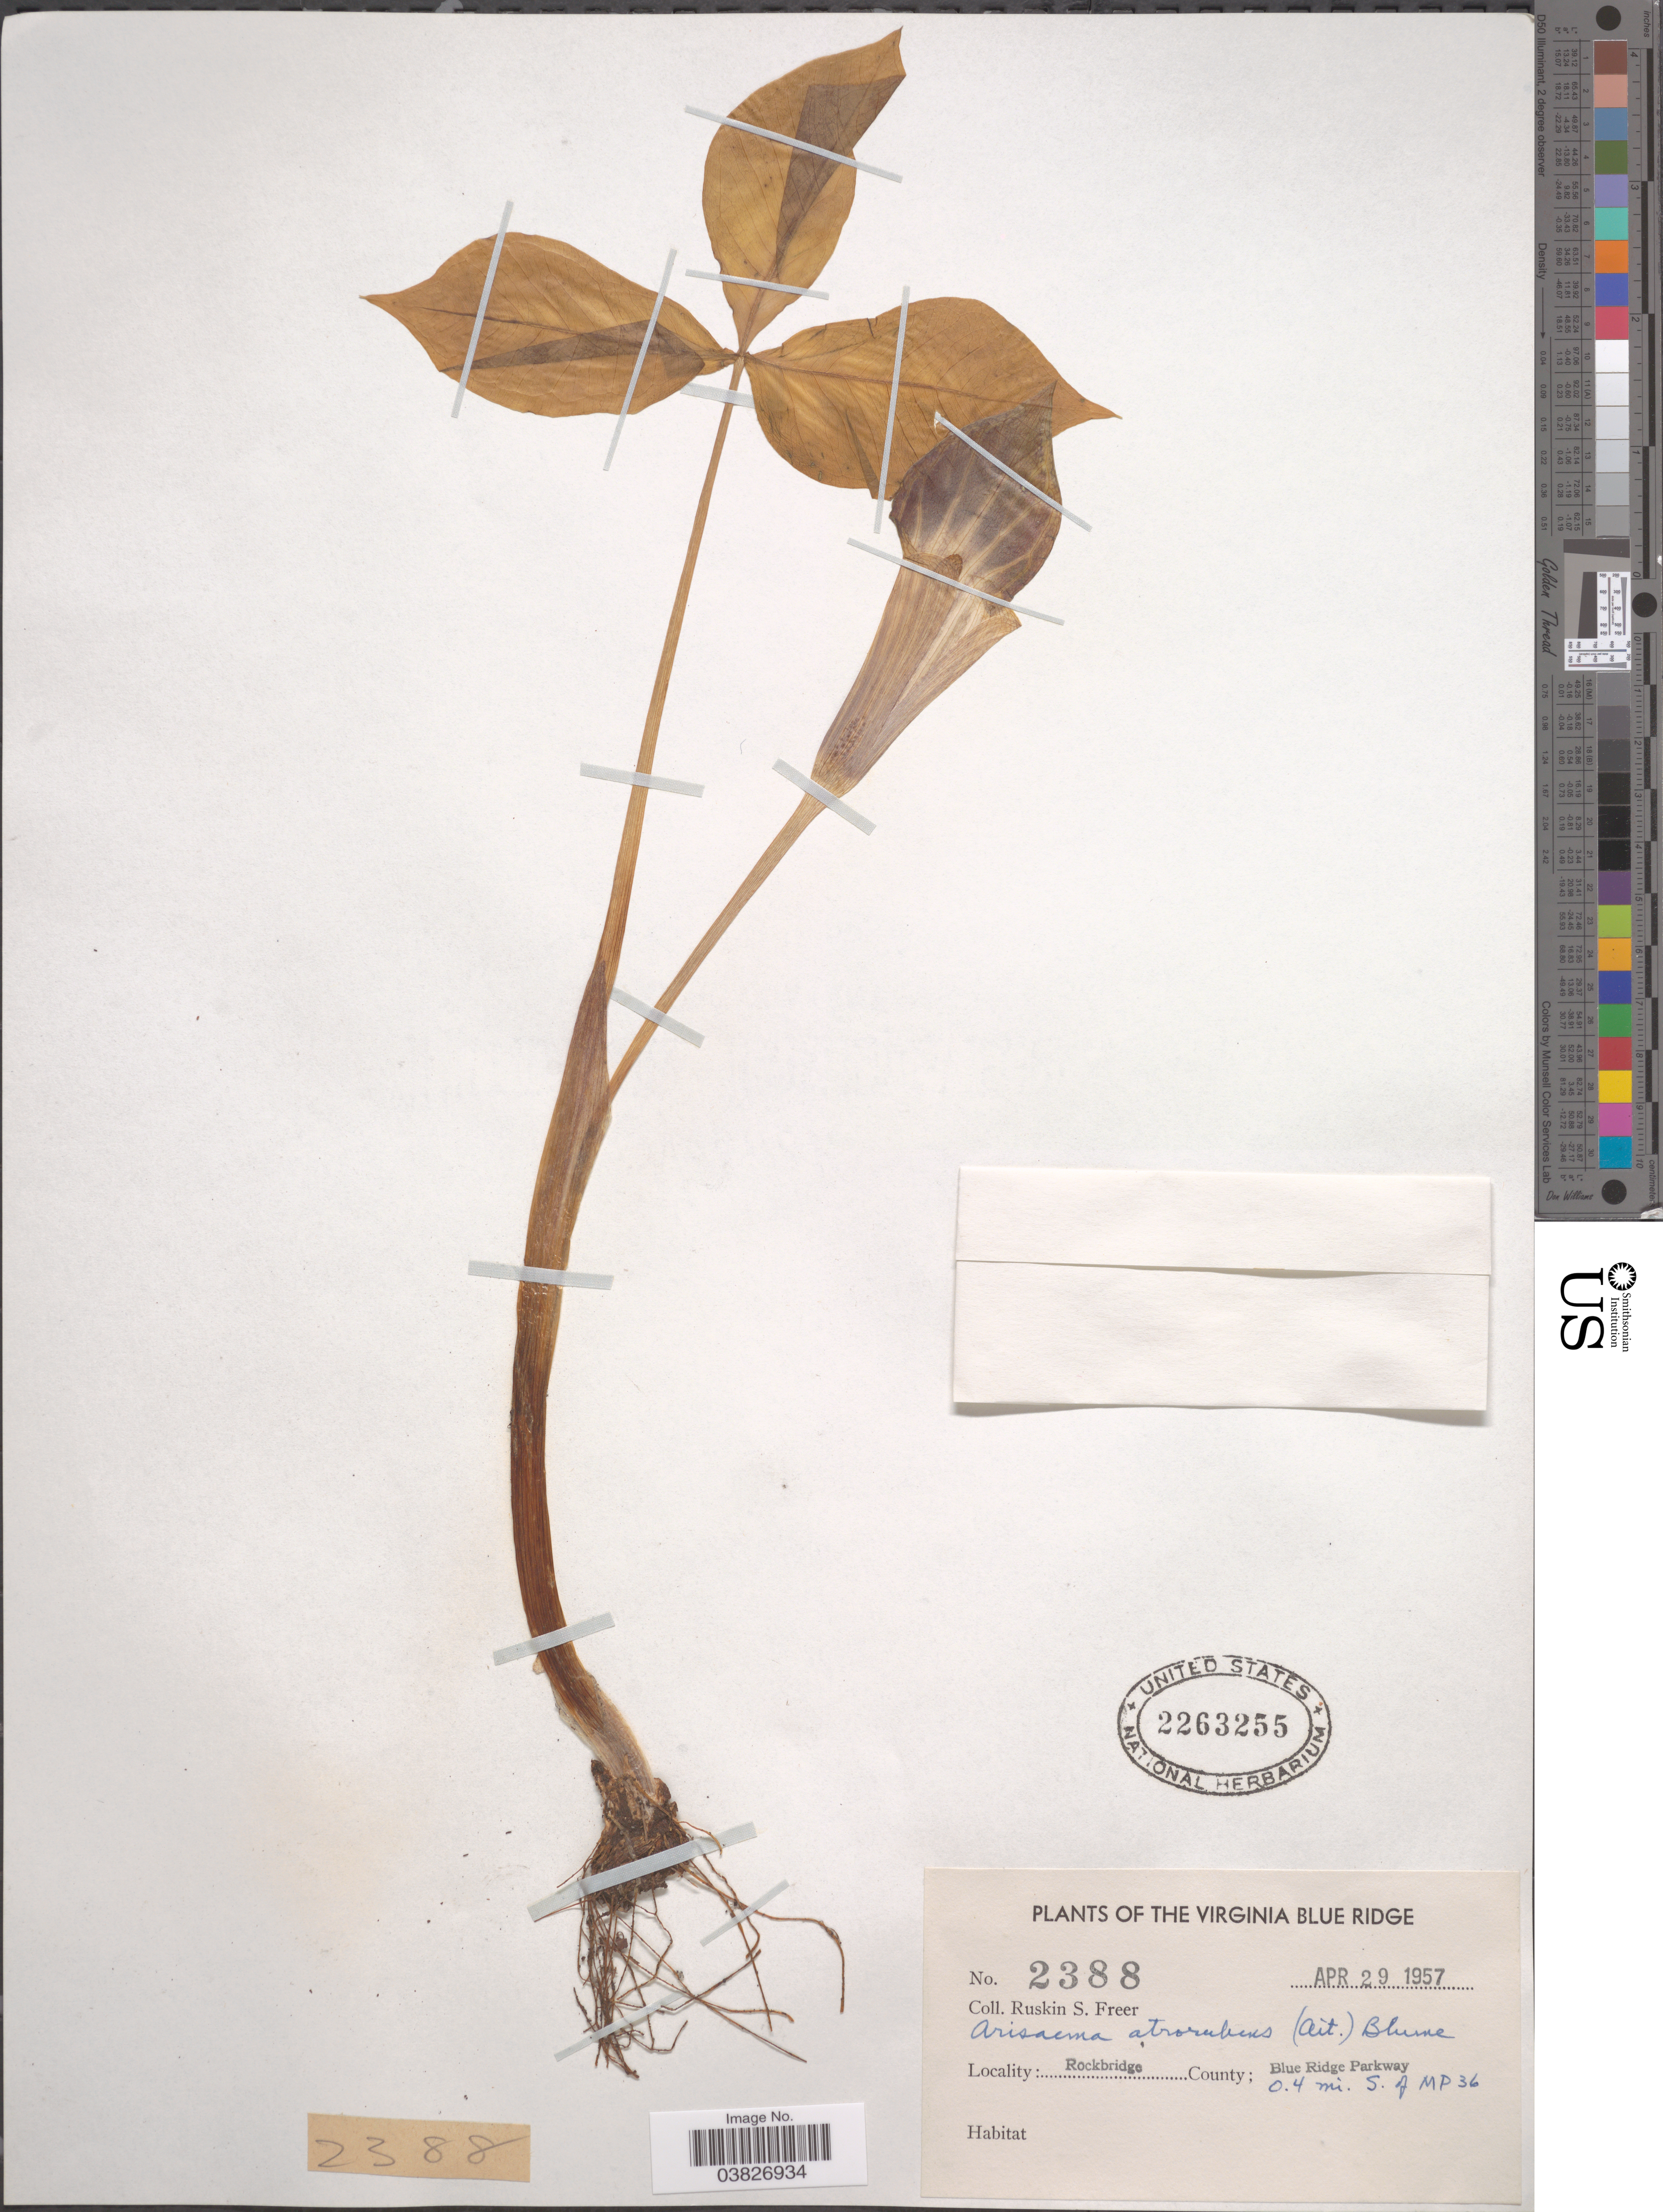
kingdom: Plantae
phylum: Tracheophyta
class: Liliopsida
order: Alismatales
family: Araceae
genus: Arisaema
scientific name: Arisaema atrorubens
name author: (Aiton) Blume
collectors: R. Freer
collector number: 2388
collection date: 1957-04-29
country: United States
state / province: Virginia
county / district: Rockbridge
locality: The Virginia Blue Ridge. Rockbridge County; Blue Ridge Parkway. 0.4 mi. S. of MP36.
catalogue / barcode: US 2263255